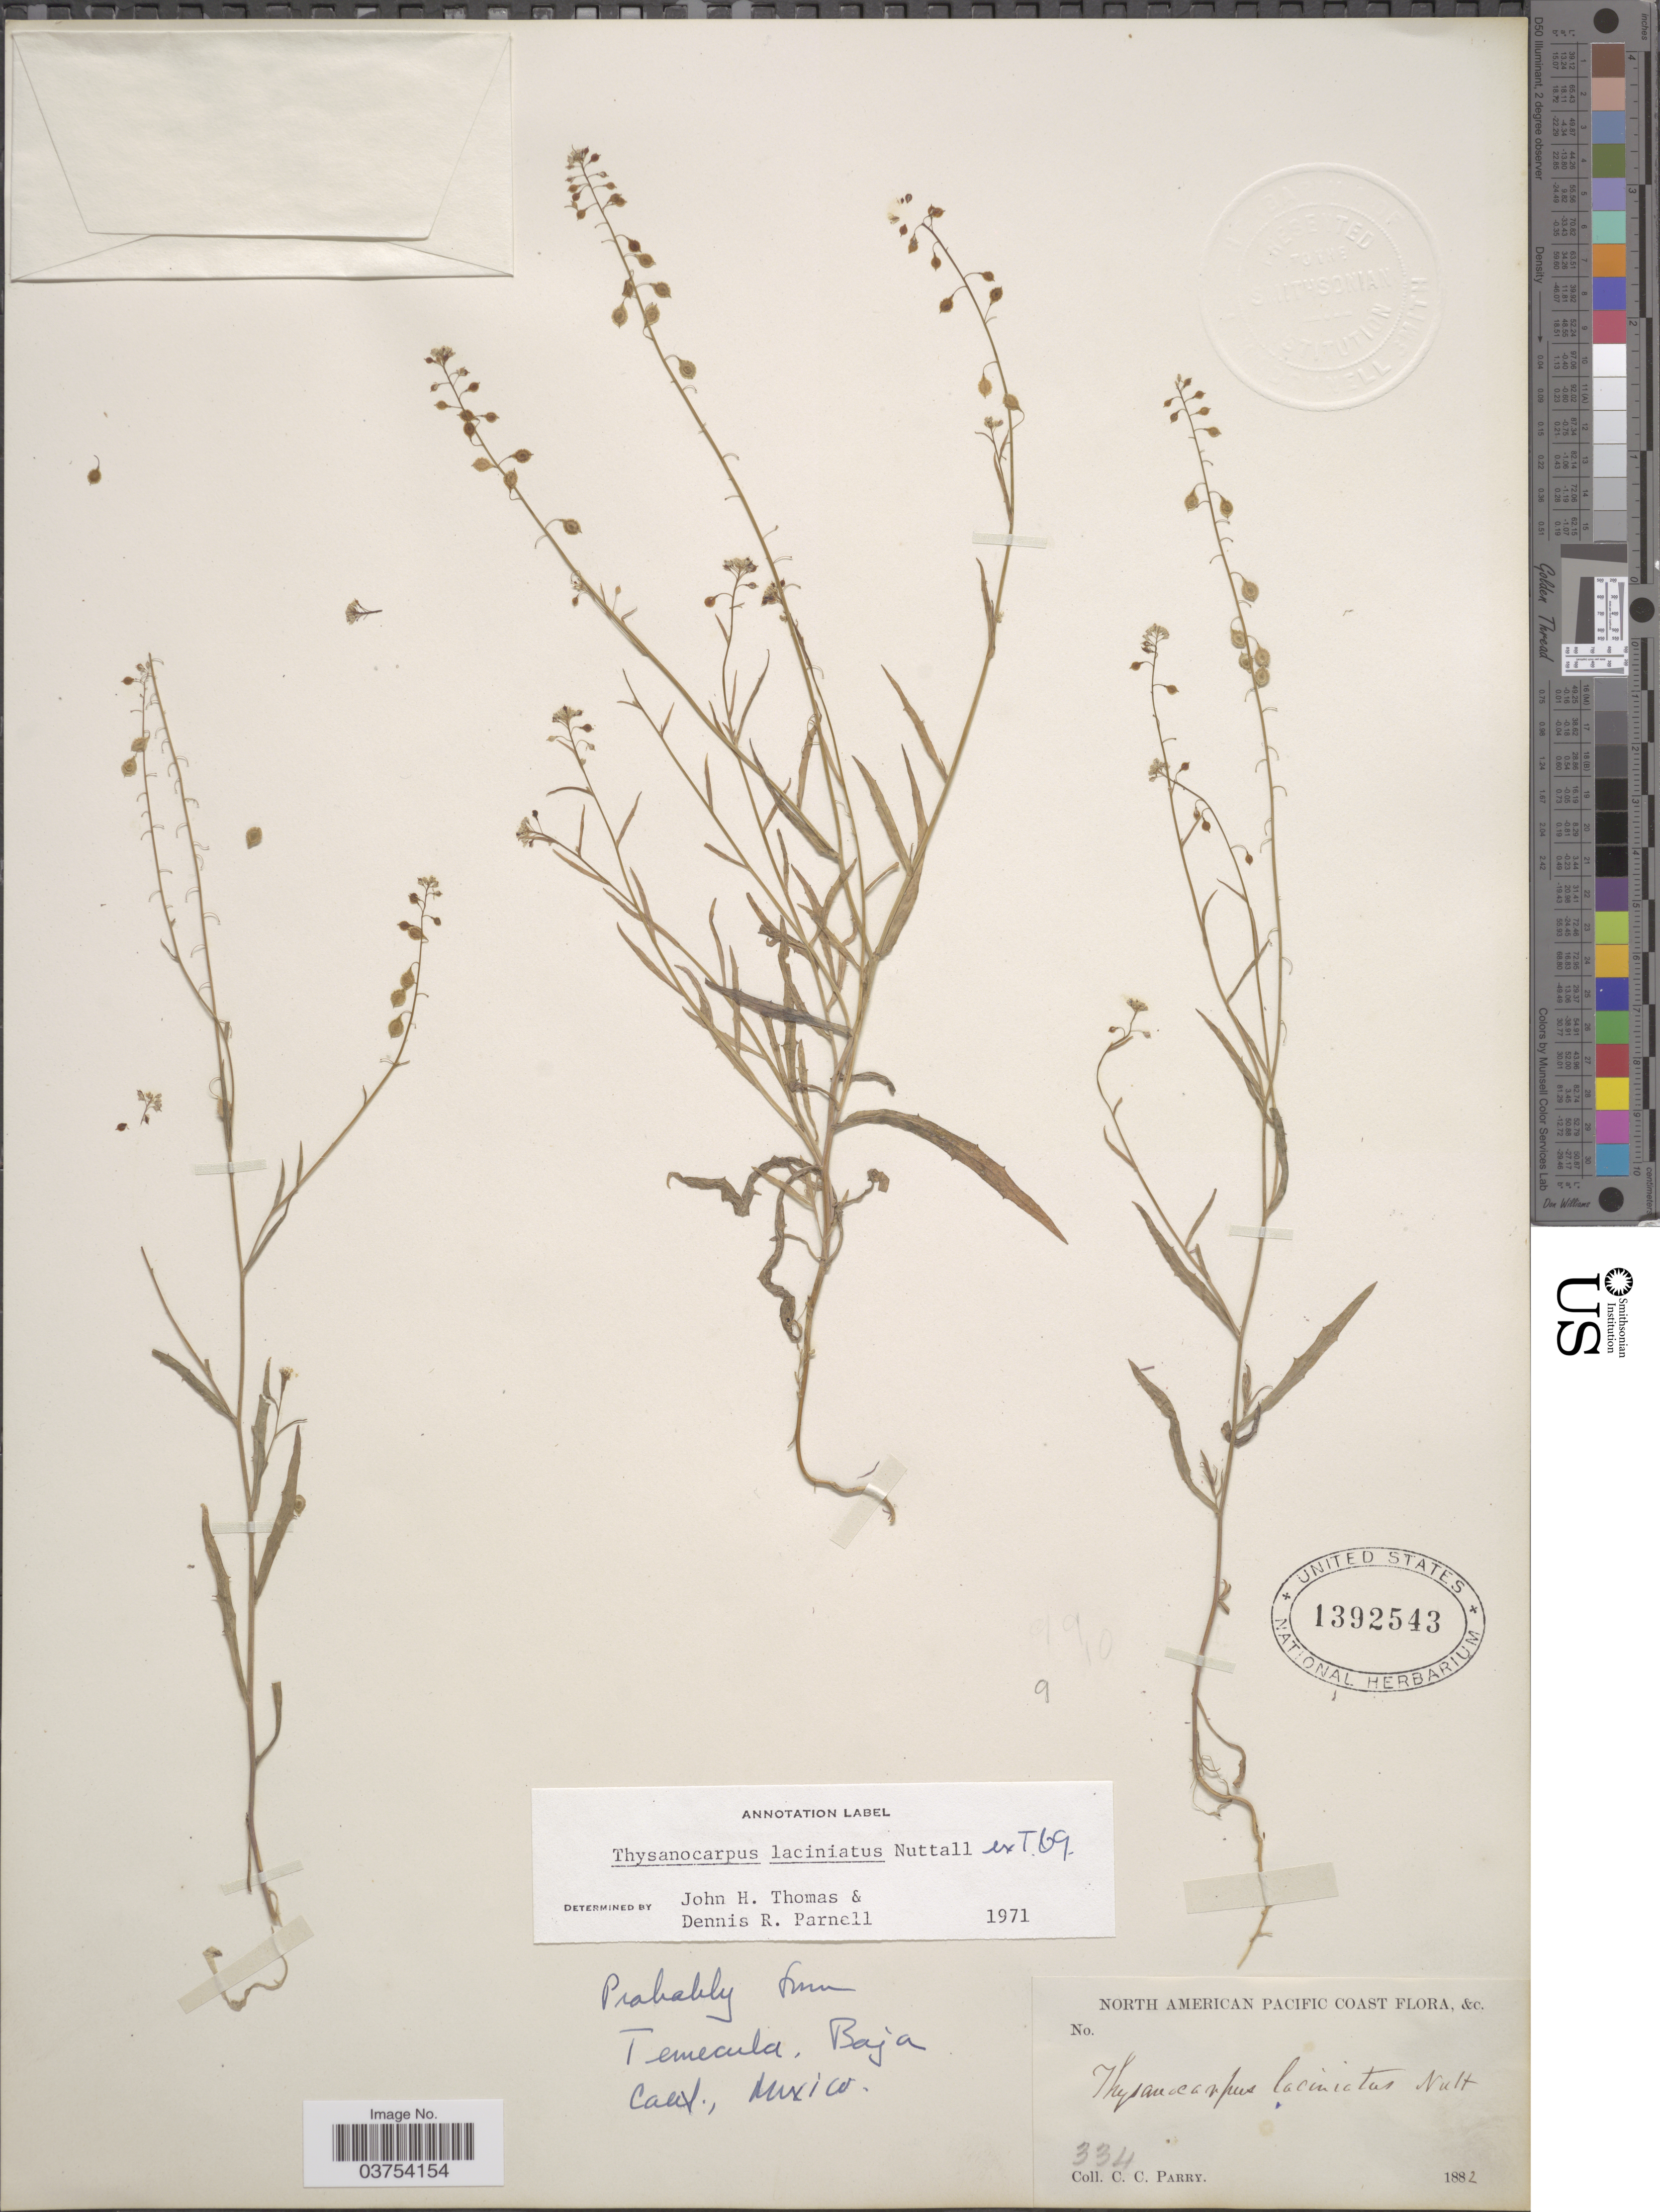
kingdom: Plantae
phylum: Tracheophyta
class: Magnoliopsida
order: Brassicales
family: Brassicaceae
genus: Thysanocarpus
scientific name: Thysanocarpus laciniatus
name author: Nutt. in Torr. & A. Gray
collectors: C. C. Parry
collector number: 334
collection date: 1882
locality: North American Pacific Coast, &c. Baja Calif., Mexico [unsure placement]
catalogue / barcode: US 1392543